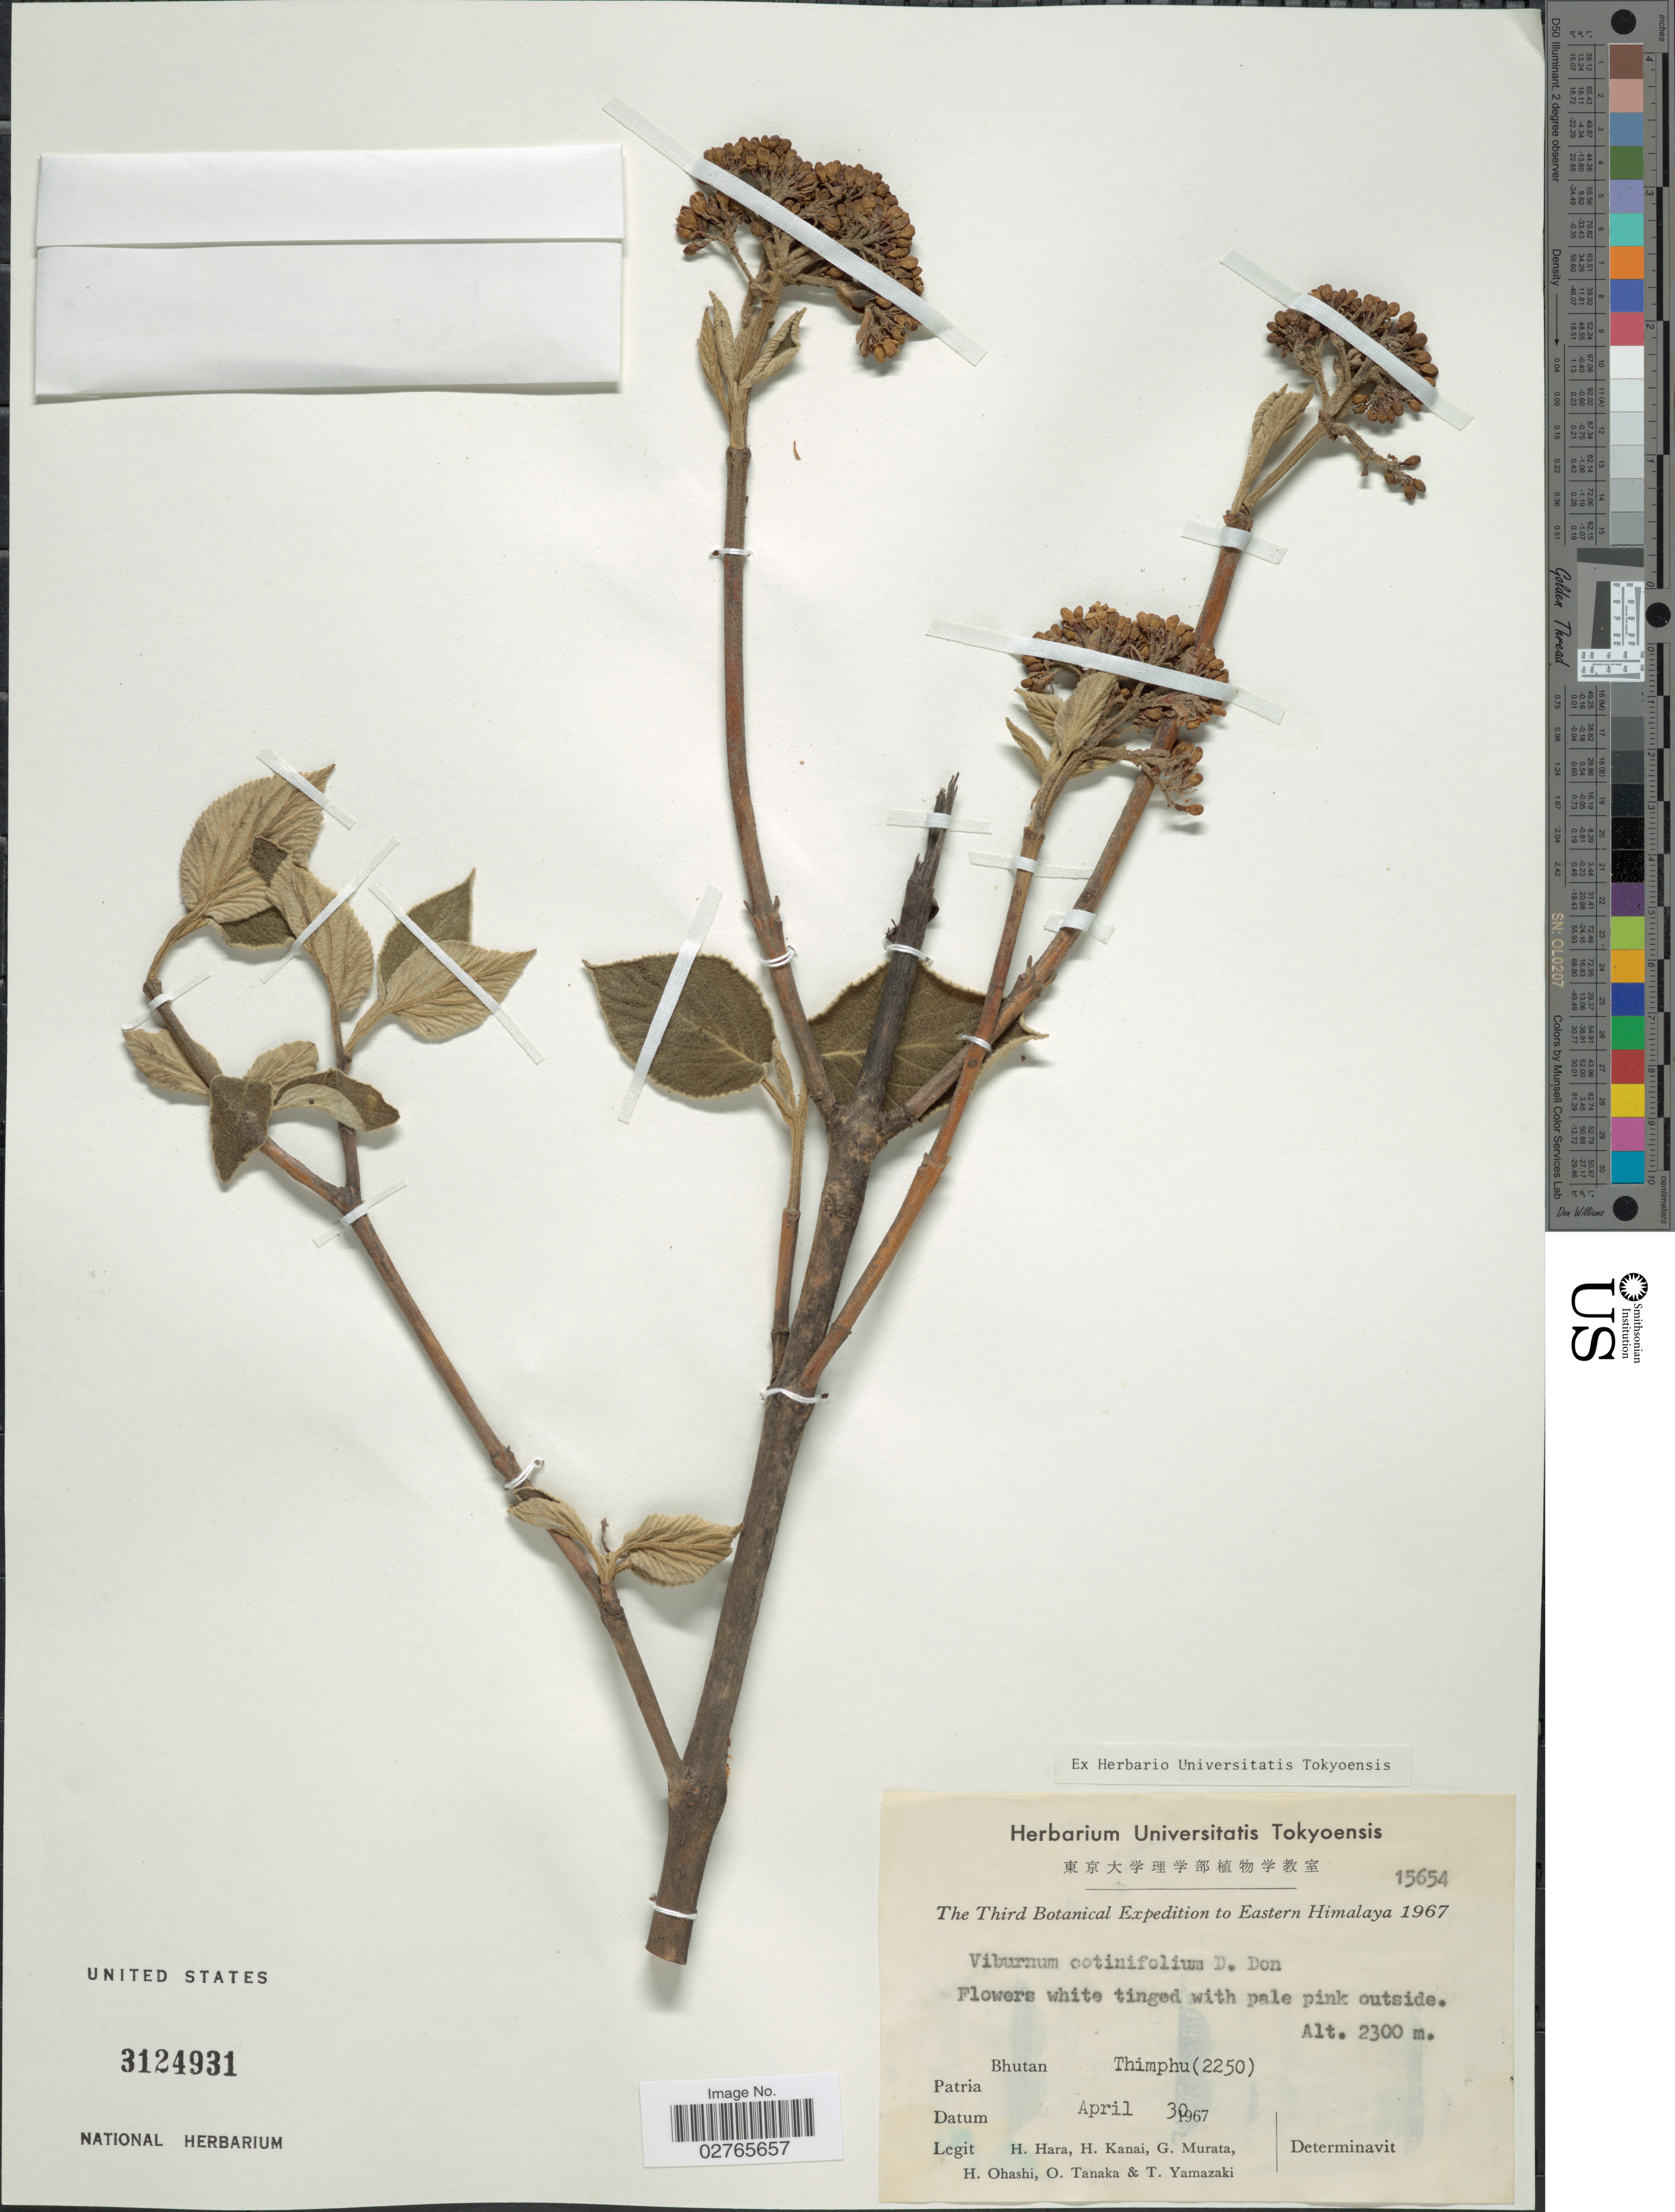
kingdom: Plantae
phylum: Tracheophyta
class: Magnoliopsida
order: Dipsacales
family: Viburnaceae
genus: Viburnum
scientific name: Viburnum cotinifolium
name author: D. Don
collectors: H. Hara, H. Kanai, G. Murata, H. Ohashi & et al.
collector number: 15654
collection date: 1967-04-30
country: Bhutan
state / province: Thimphu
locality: Eastern Himalaya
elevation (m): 2300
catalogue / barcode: US 3124931